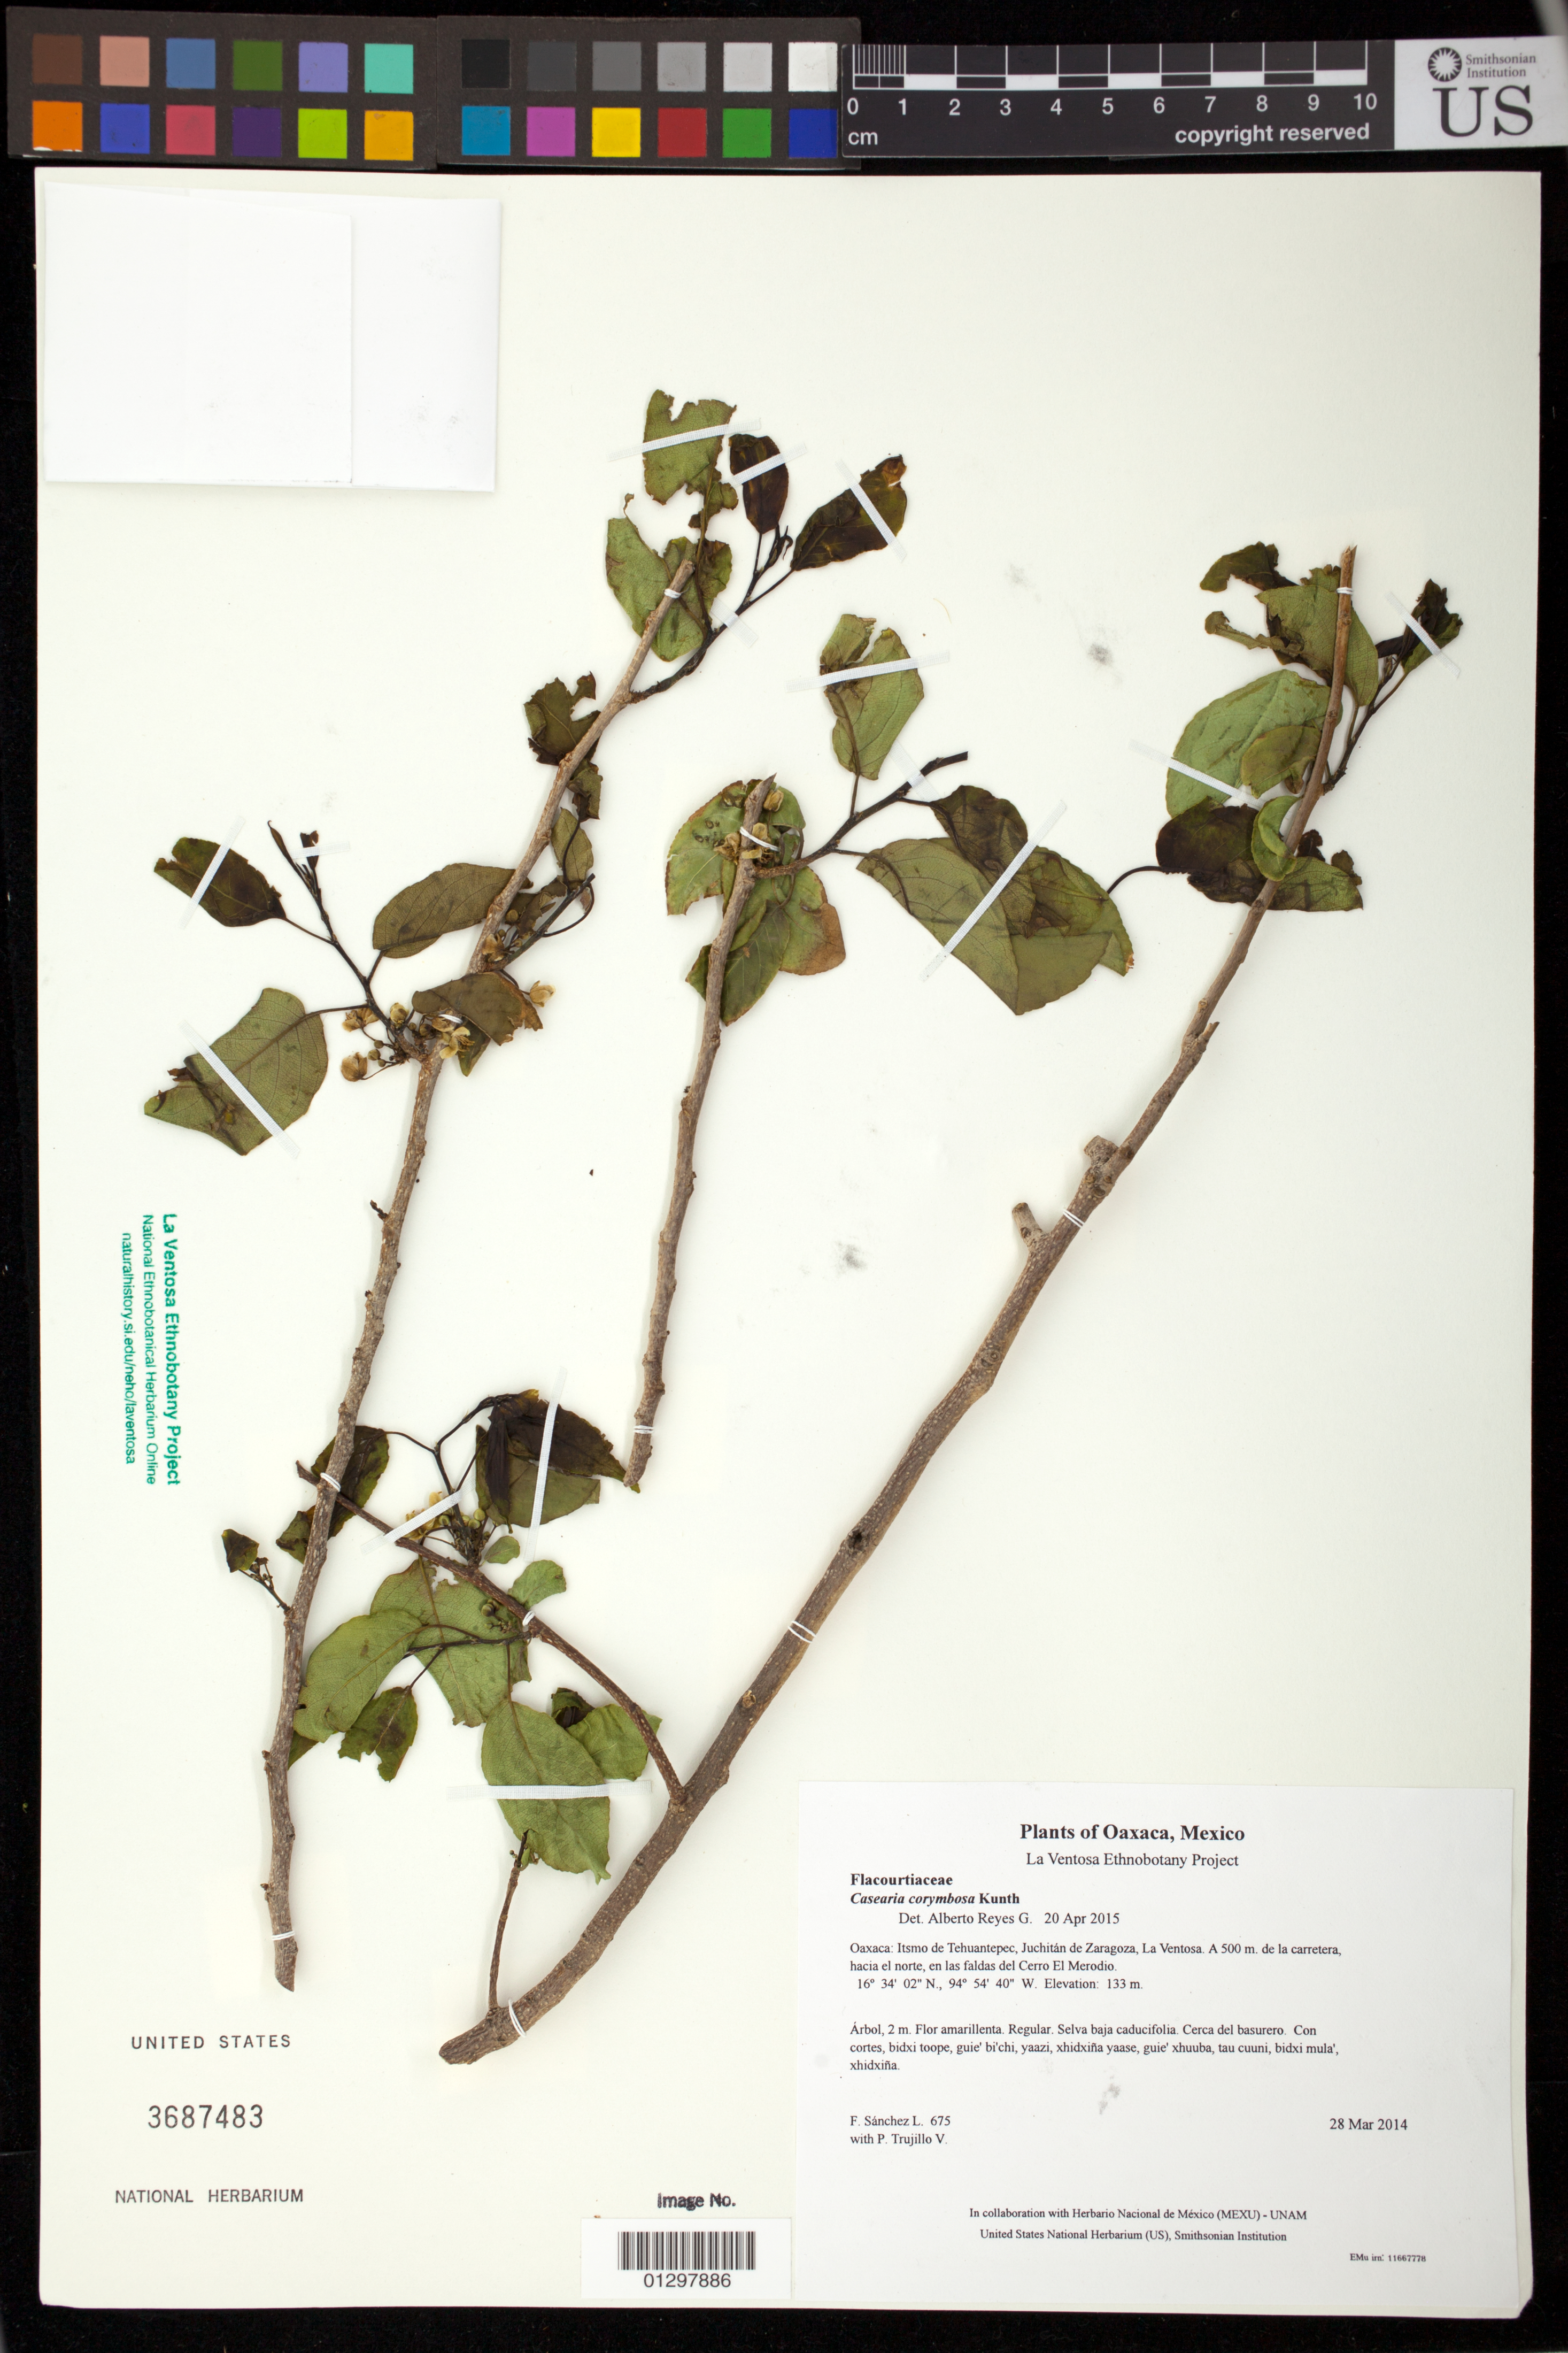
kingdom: Plantae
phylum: Tracheophyta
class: Magnoliopsida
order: Malpighiales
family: Salicaceae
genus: Casearia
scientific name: Casearia tremula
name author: (Griseb.) Griseb. ex C. Wright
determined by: Velasco G., Kenia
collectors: F. Sánchez L. & P. Trujillo V.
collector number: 675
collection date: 2014-03-28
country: Mexico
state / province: Oaxaca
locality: Itsmo de Tehuantepec, Juchitán de Zaragoza, La Ventosa. A 500 m. de la carretera, hacia el norte, en las faldas del Cerro El Merodio.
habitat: Selva baja caducifolia. Cerca del basurero.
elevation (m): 133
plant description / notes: JEBOT, MEXU, SERO, US; Yaga. 2 m. Guie' naguchi ga. Nuu.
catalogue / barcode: US 3687483